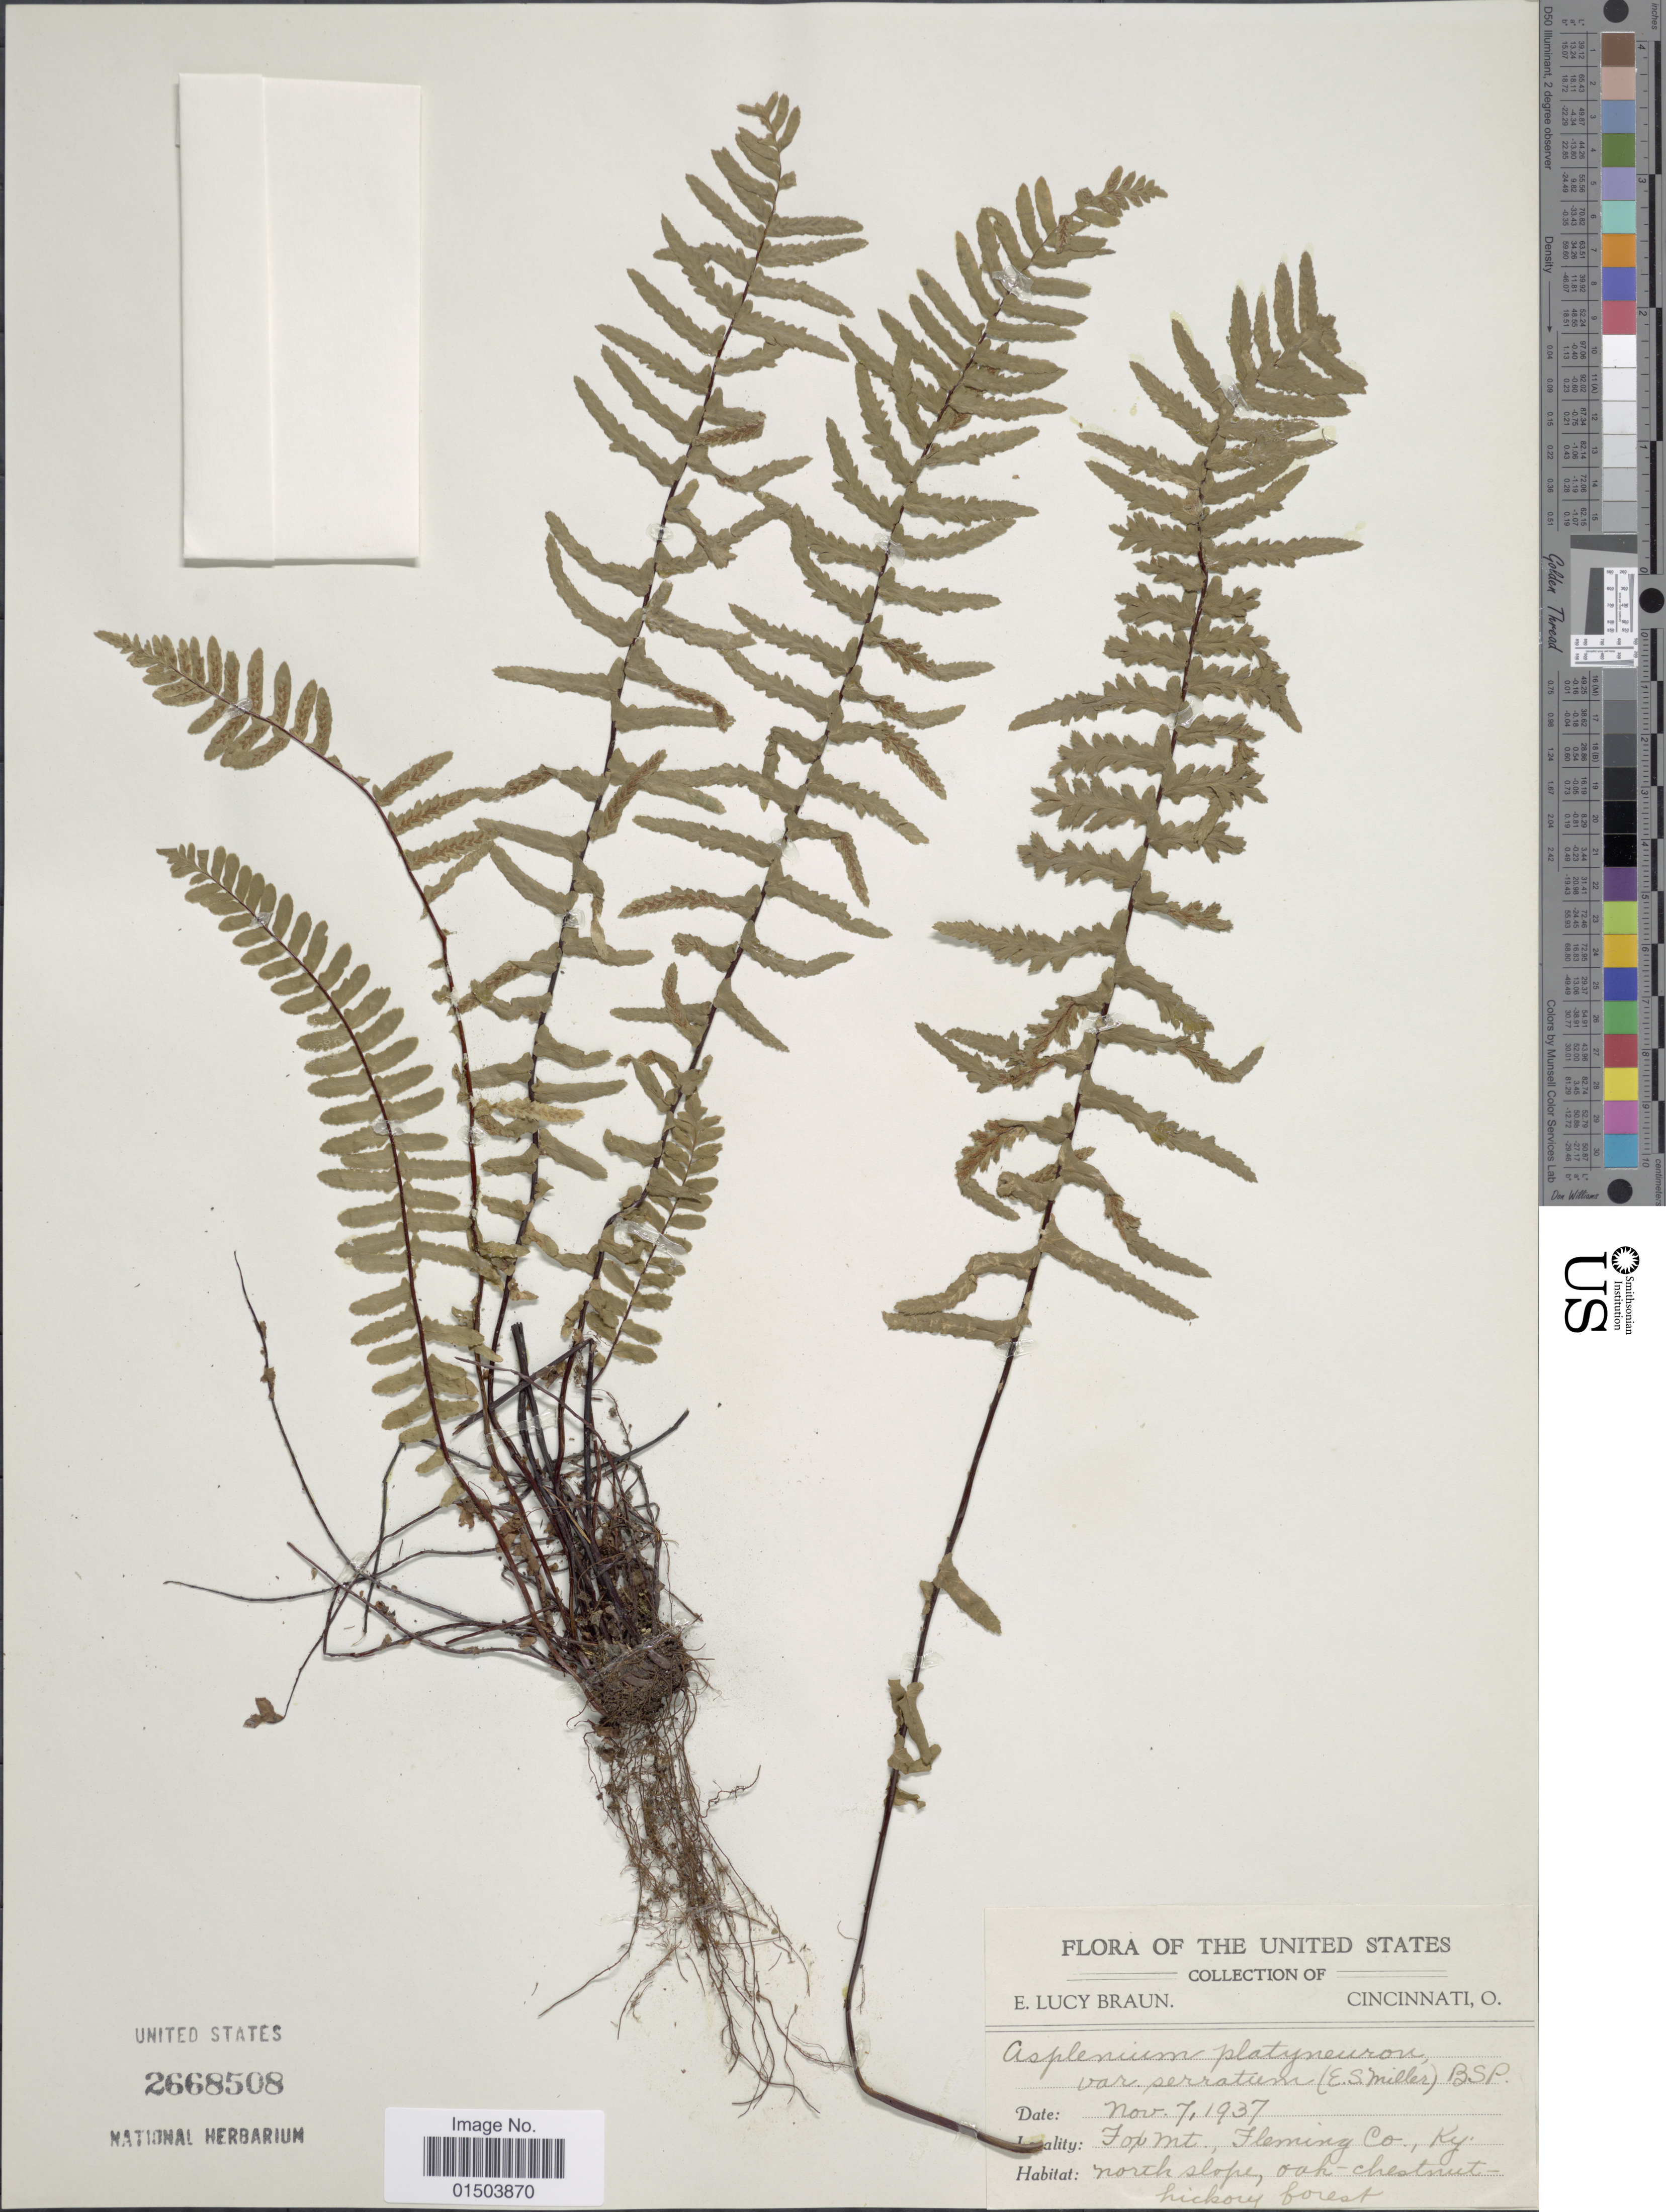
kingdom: Plantae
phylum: Tracheophyta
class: Polypodiopsida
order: Polypodiales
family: Aspleniaceae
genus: Asplenium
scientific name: Asplenium platyneuron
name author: (L.) Britton, Stearns & Poggenb.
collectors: E. L. Braun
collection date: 1937-11-07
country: United States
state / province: Kentucky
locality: Cincinnati, O. Fox Mt., Fleming Co.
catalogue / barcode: US 2668508